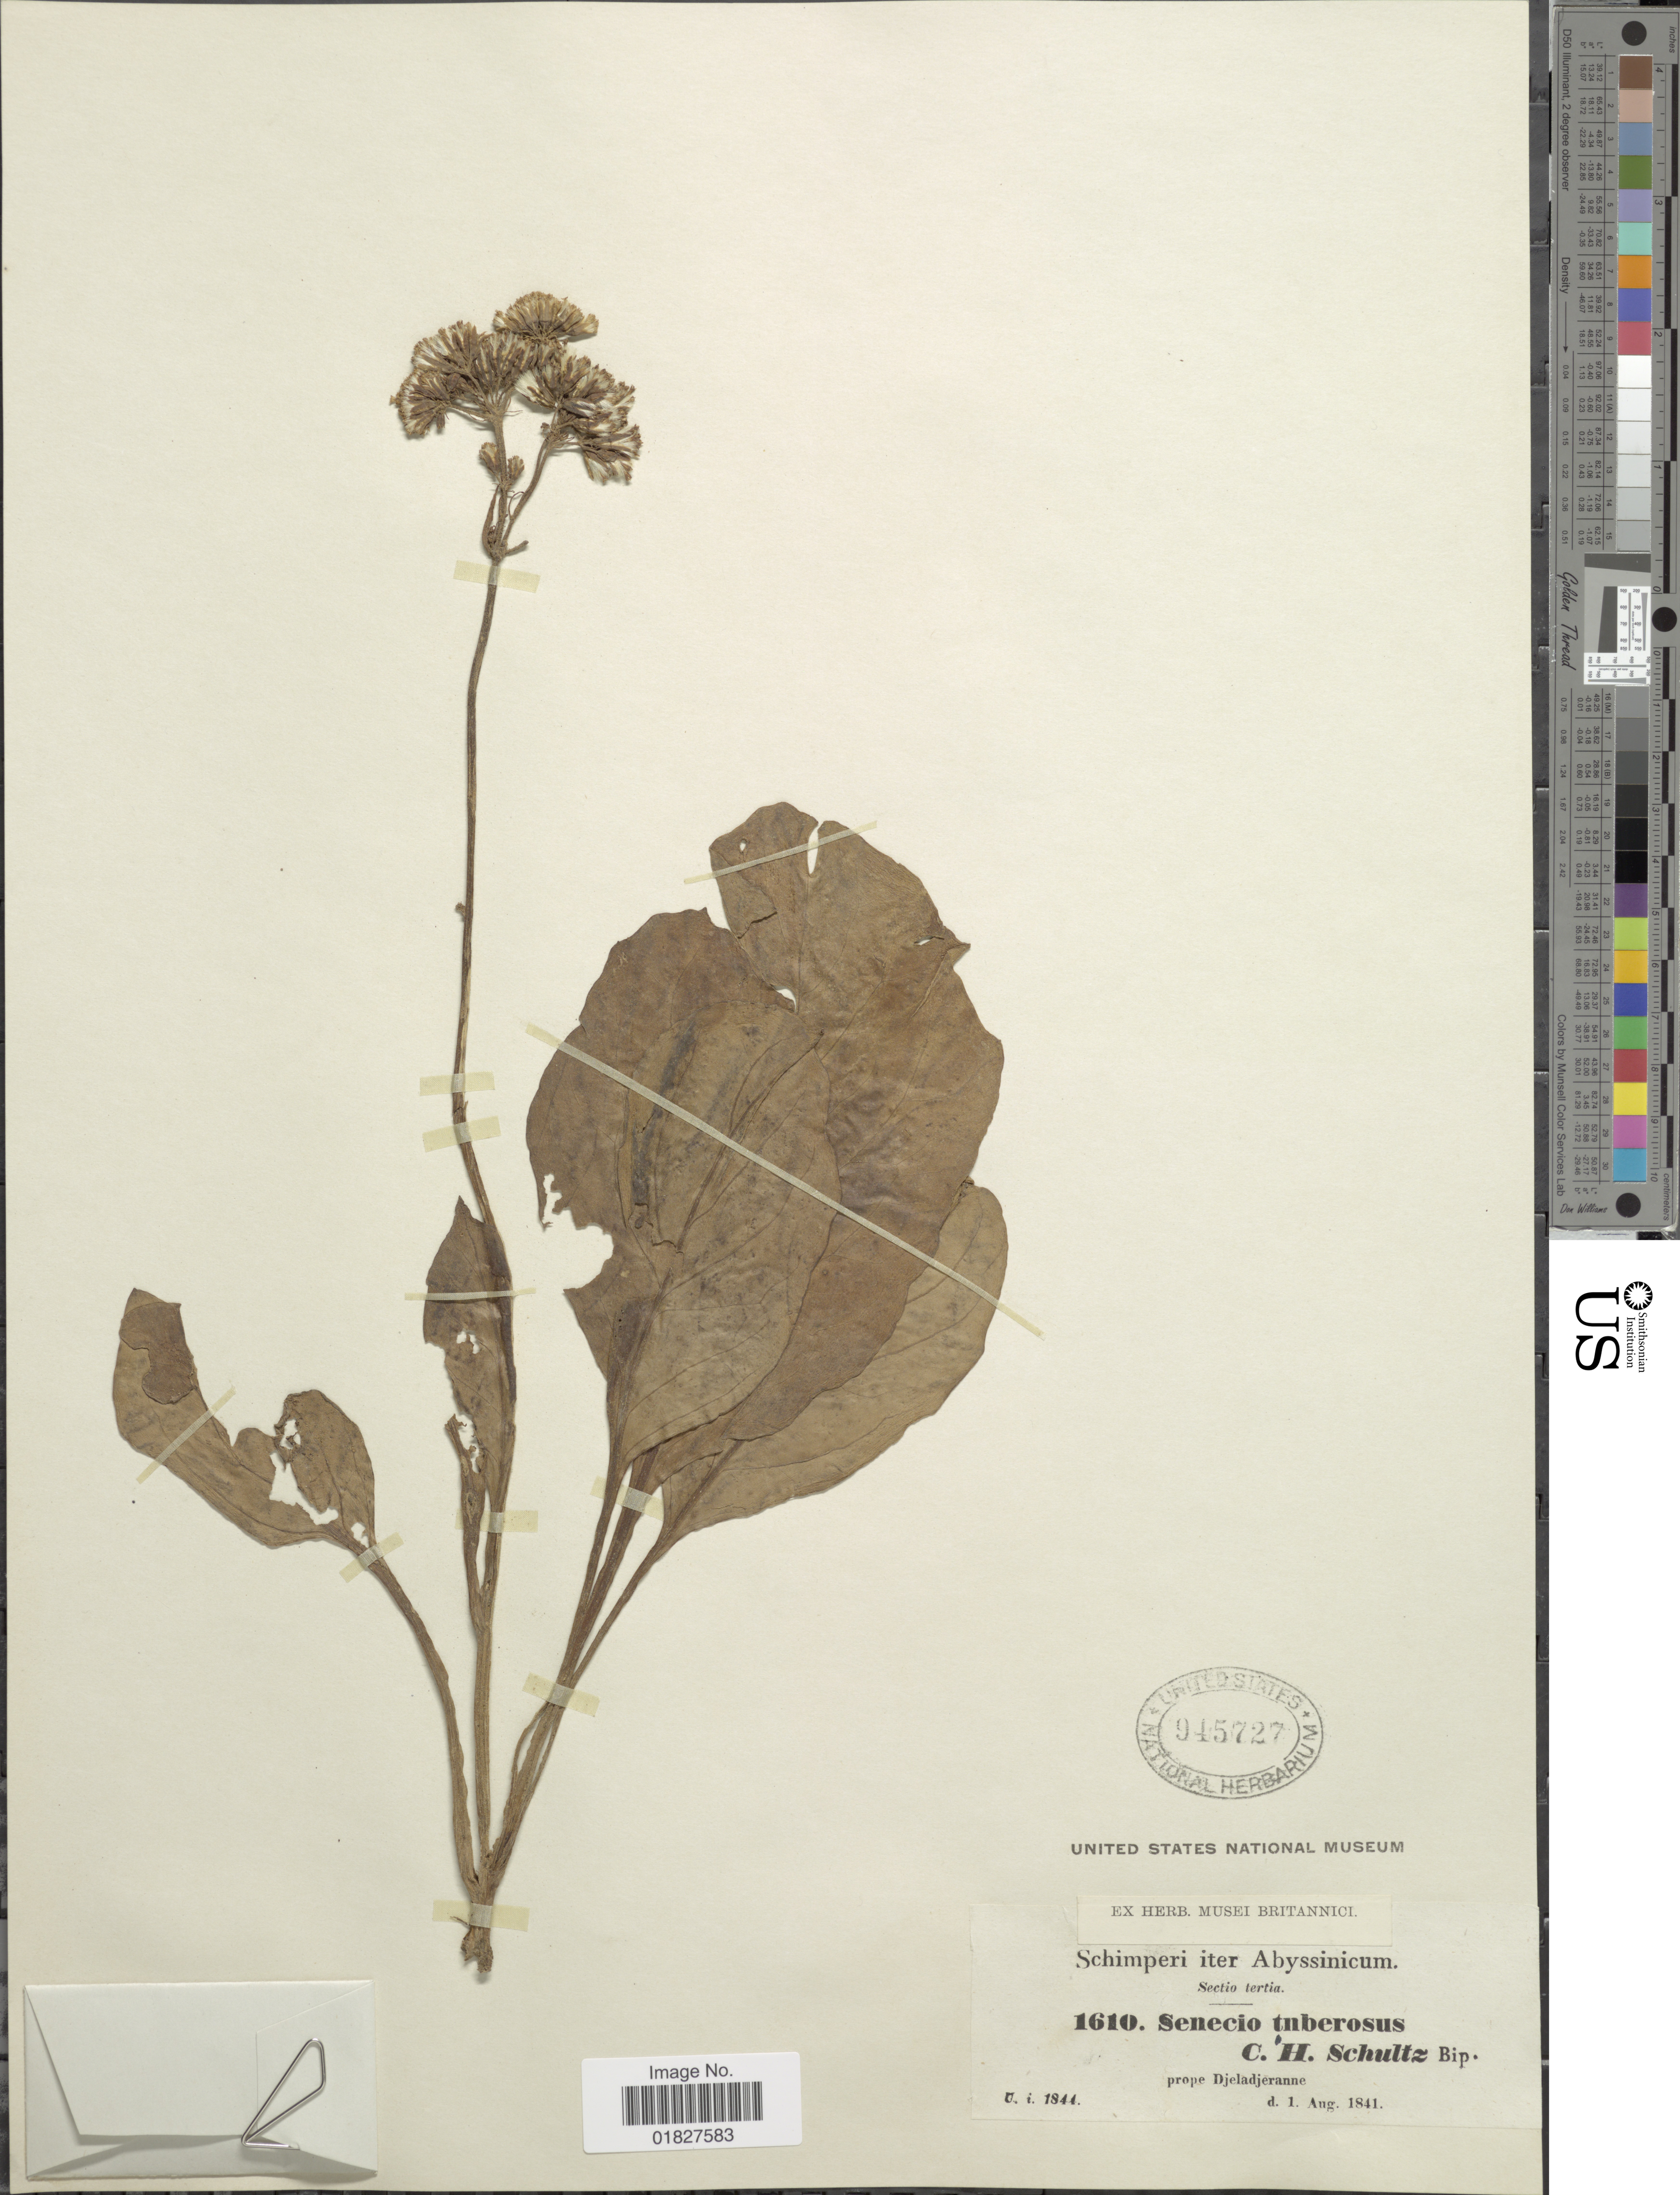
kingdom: Plantae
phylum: Tracheophyta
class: Magnoliopsida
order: Asterales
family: Asteraceae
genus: Solanecio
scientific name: Solanecio tuberosus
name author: (Sch. Bip. ex A. Rich.) C. Jeffrey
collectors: -. Schimper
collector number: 1610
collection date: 1841-08-01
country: Eritrea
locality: Abyssinicum, Sectio tertia, prope Djeladjeranne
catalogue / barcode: US 945727